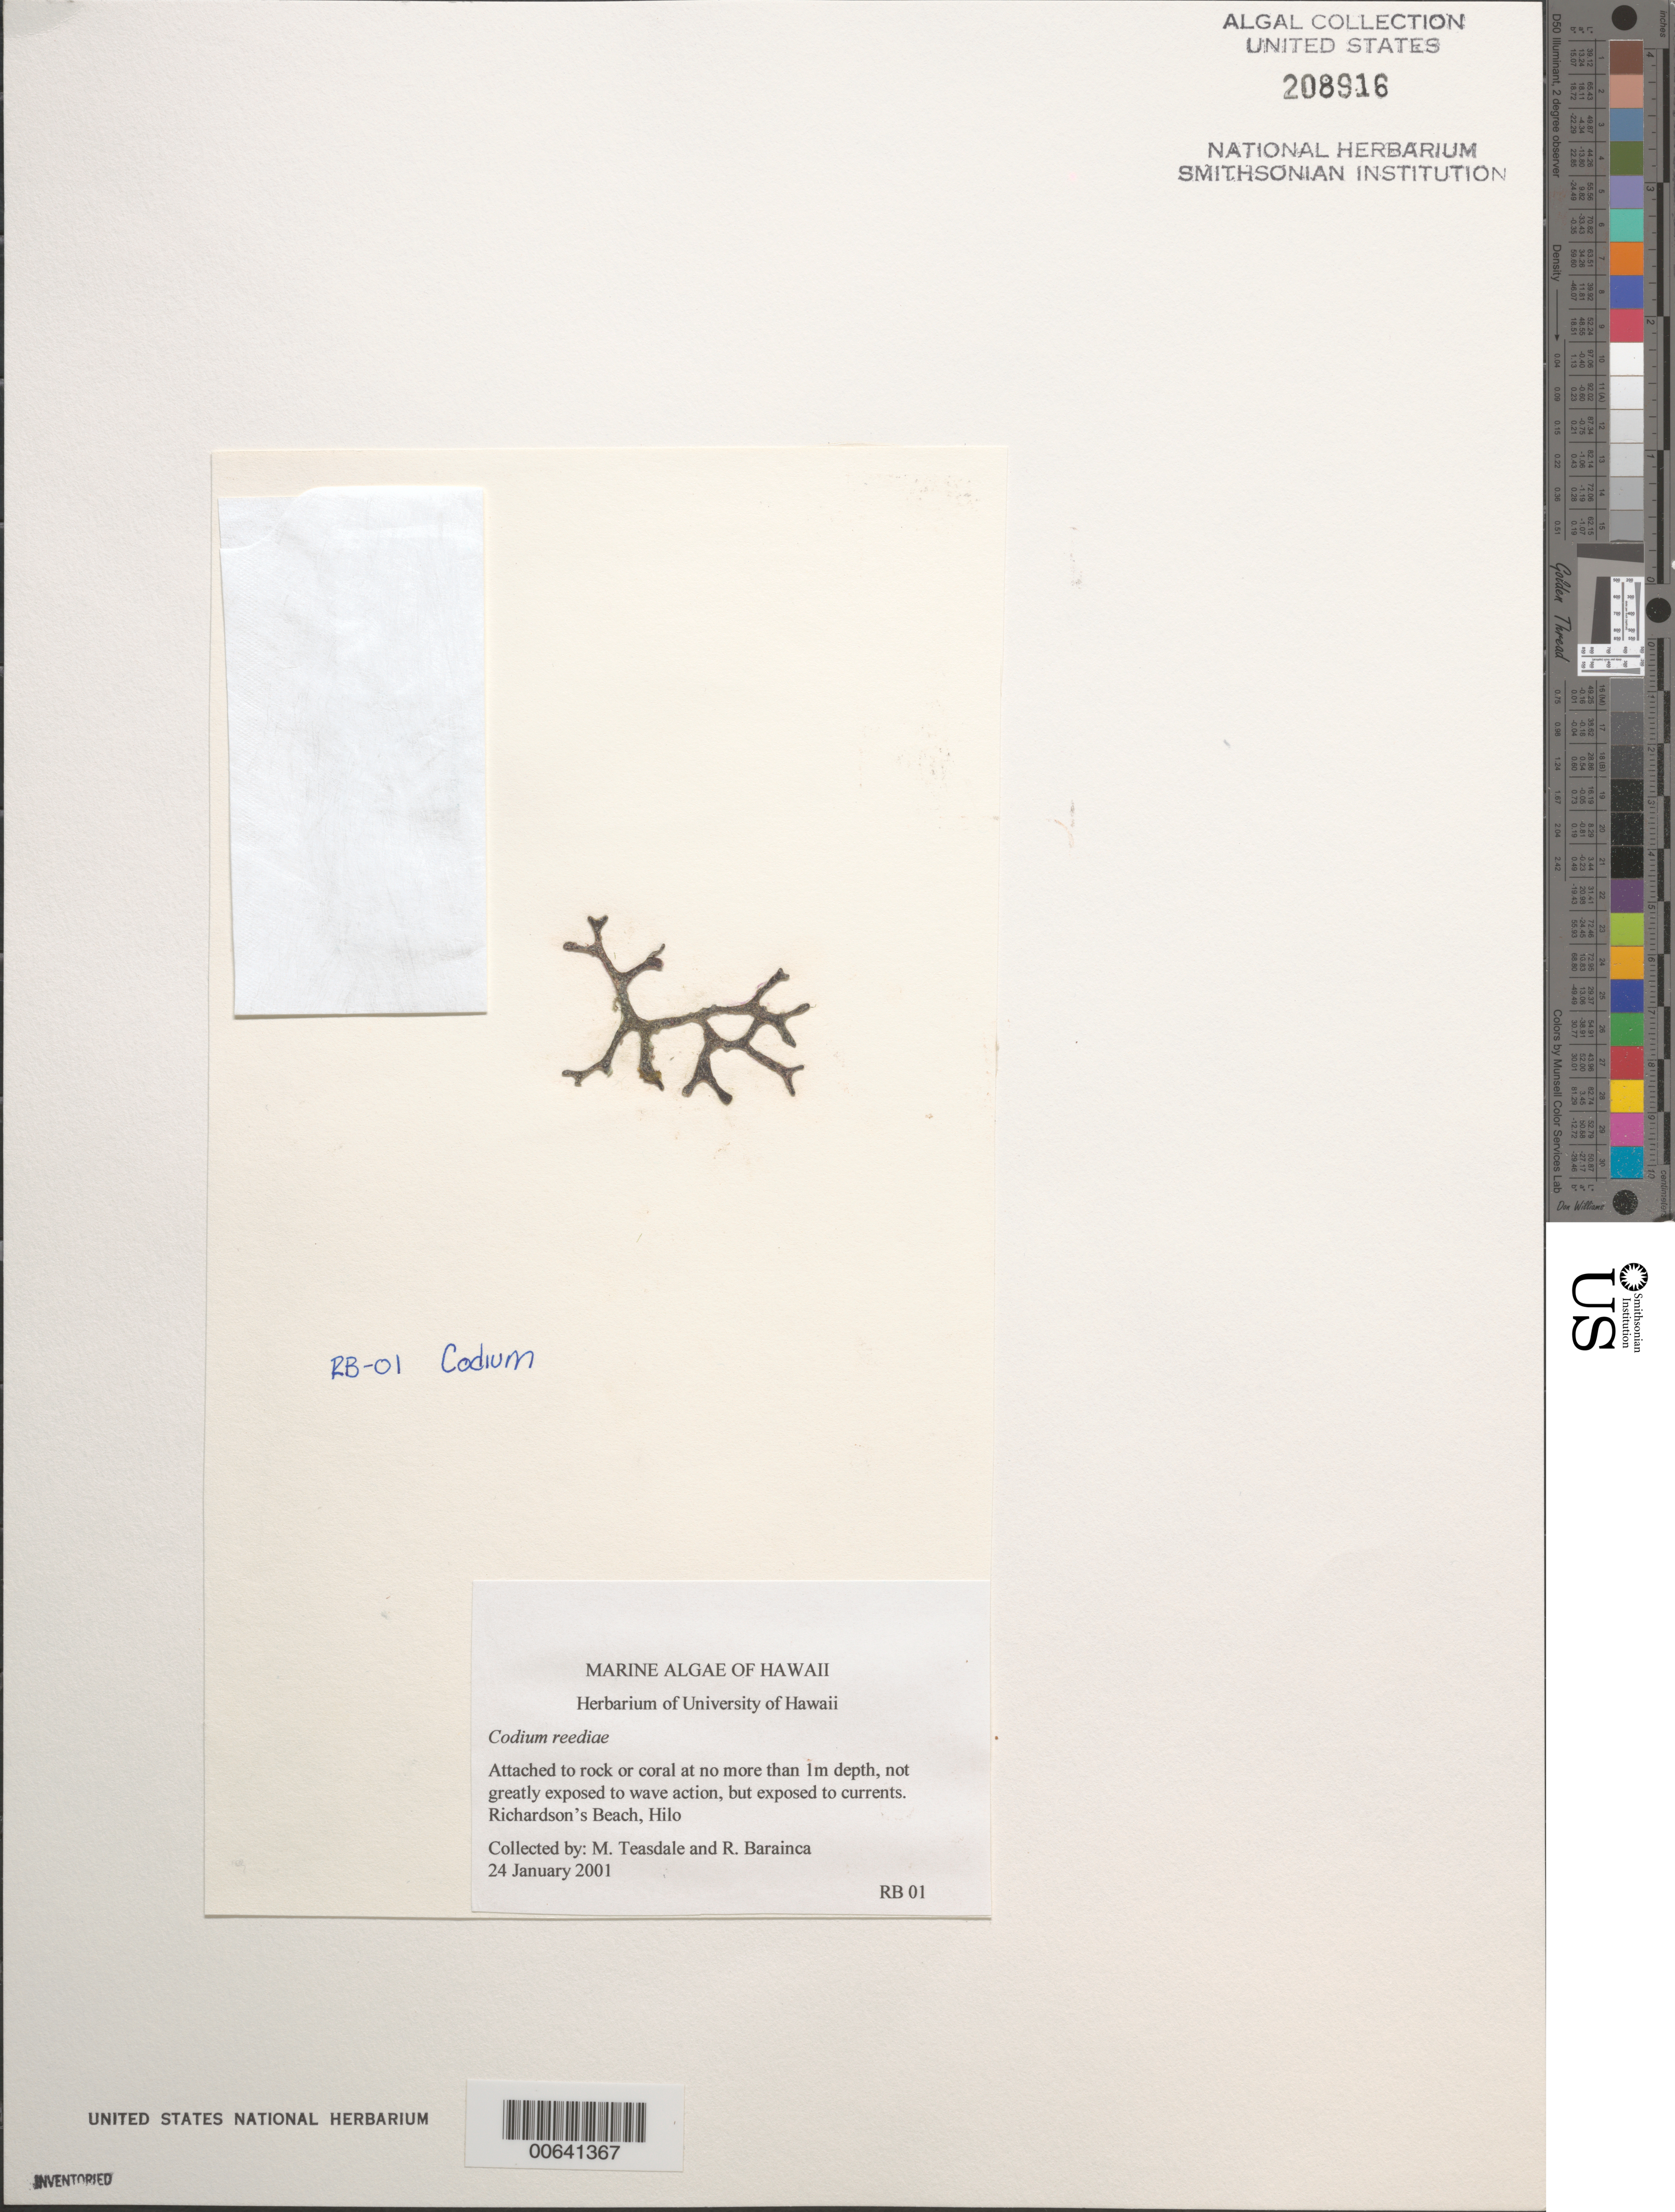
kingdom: Plantae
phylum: Chlorophyta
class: Ulvophyceae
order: Bryopsidales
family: Codiaceae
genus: Codium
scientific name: Codium reediae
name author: P.C. Silva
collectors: M. Teasdale & R. Barainca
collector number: RB 01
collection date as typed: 24 Jan 2001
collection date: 2001-01-24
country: United States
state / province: Hawaii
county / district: Hawaii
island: Hawaii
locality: Richardson's Beach, Hilo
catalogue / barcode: US 208916